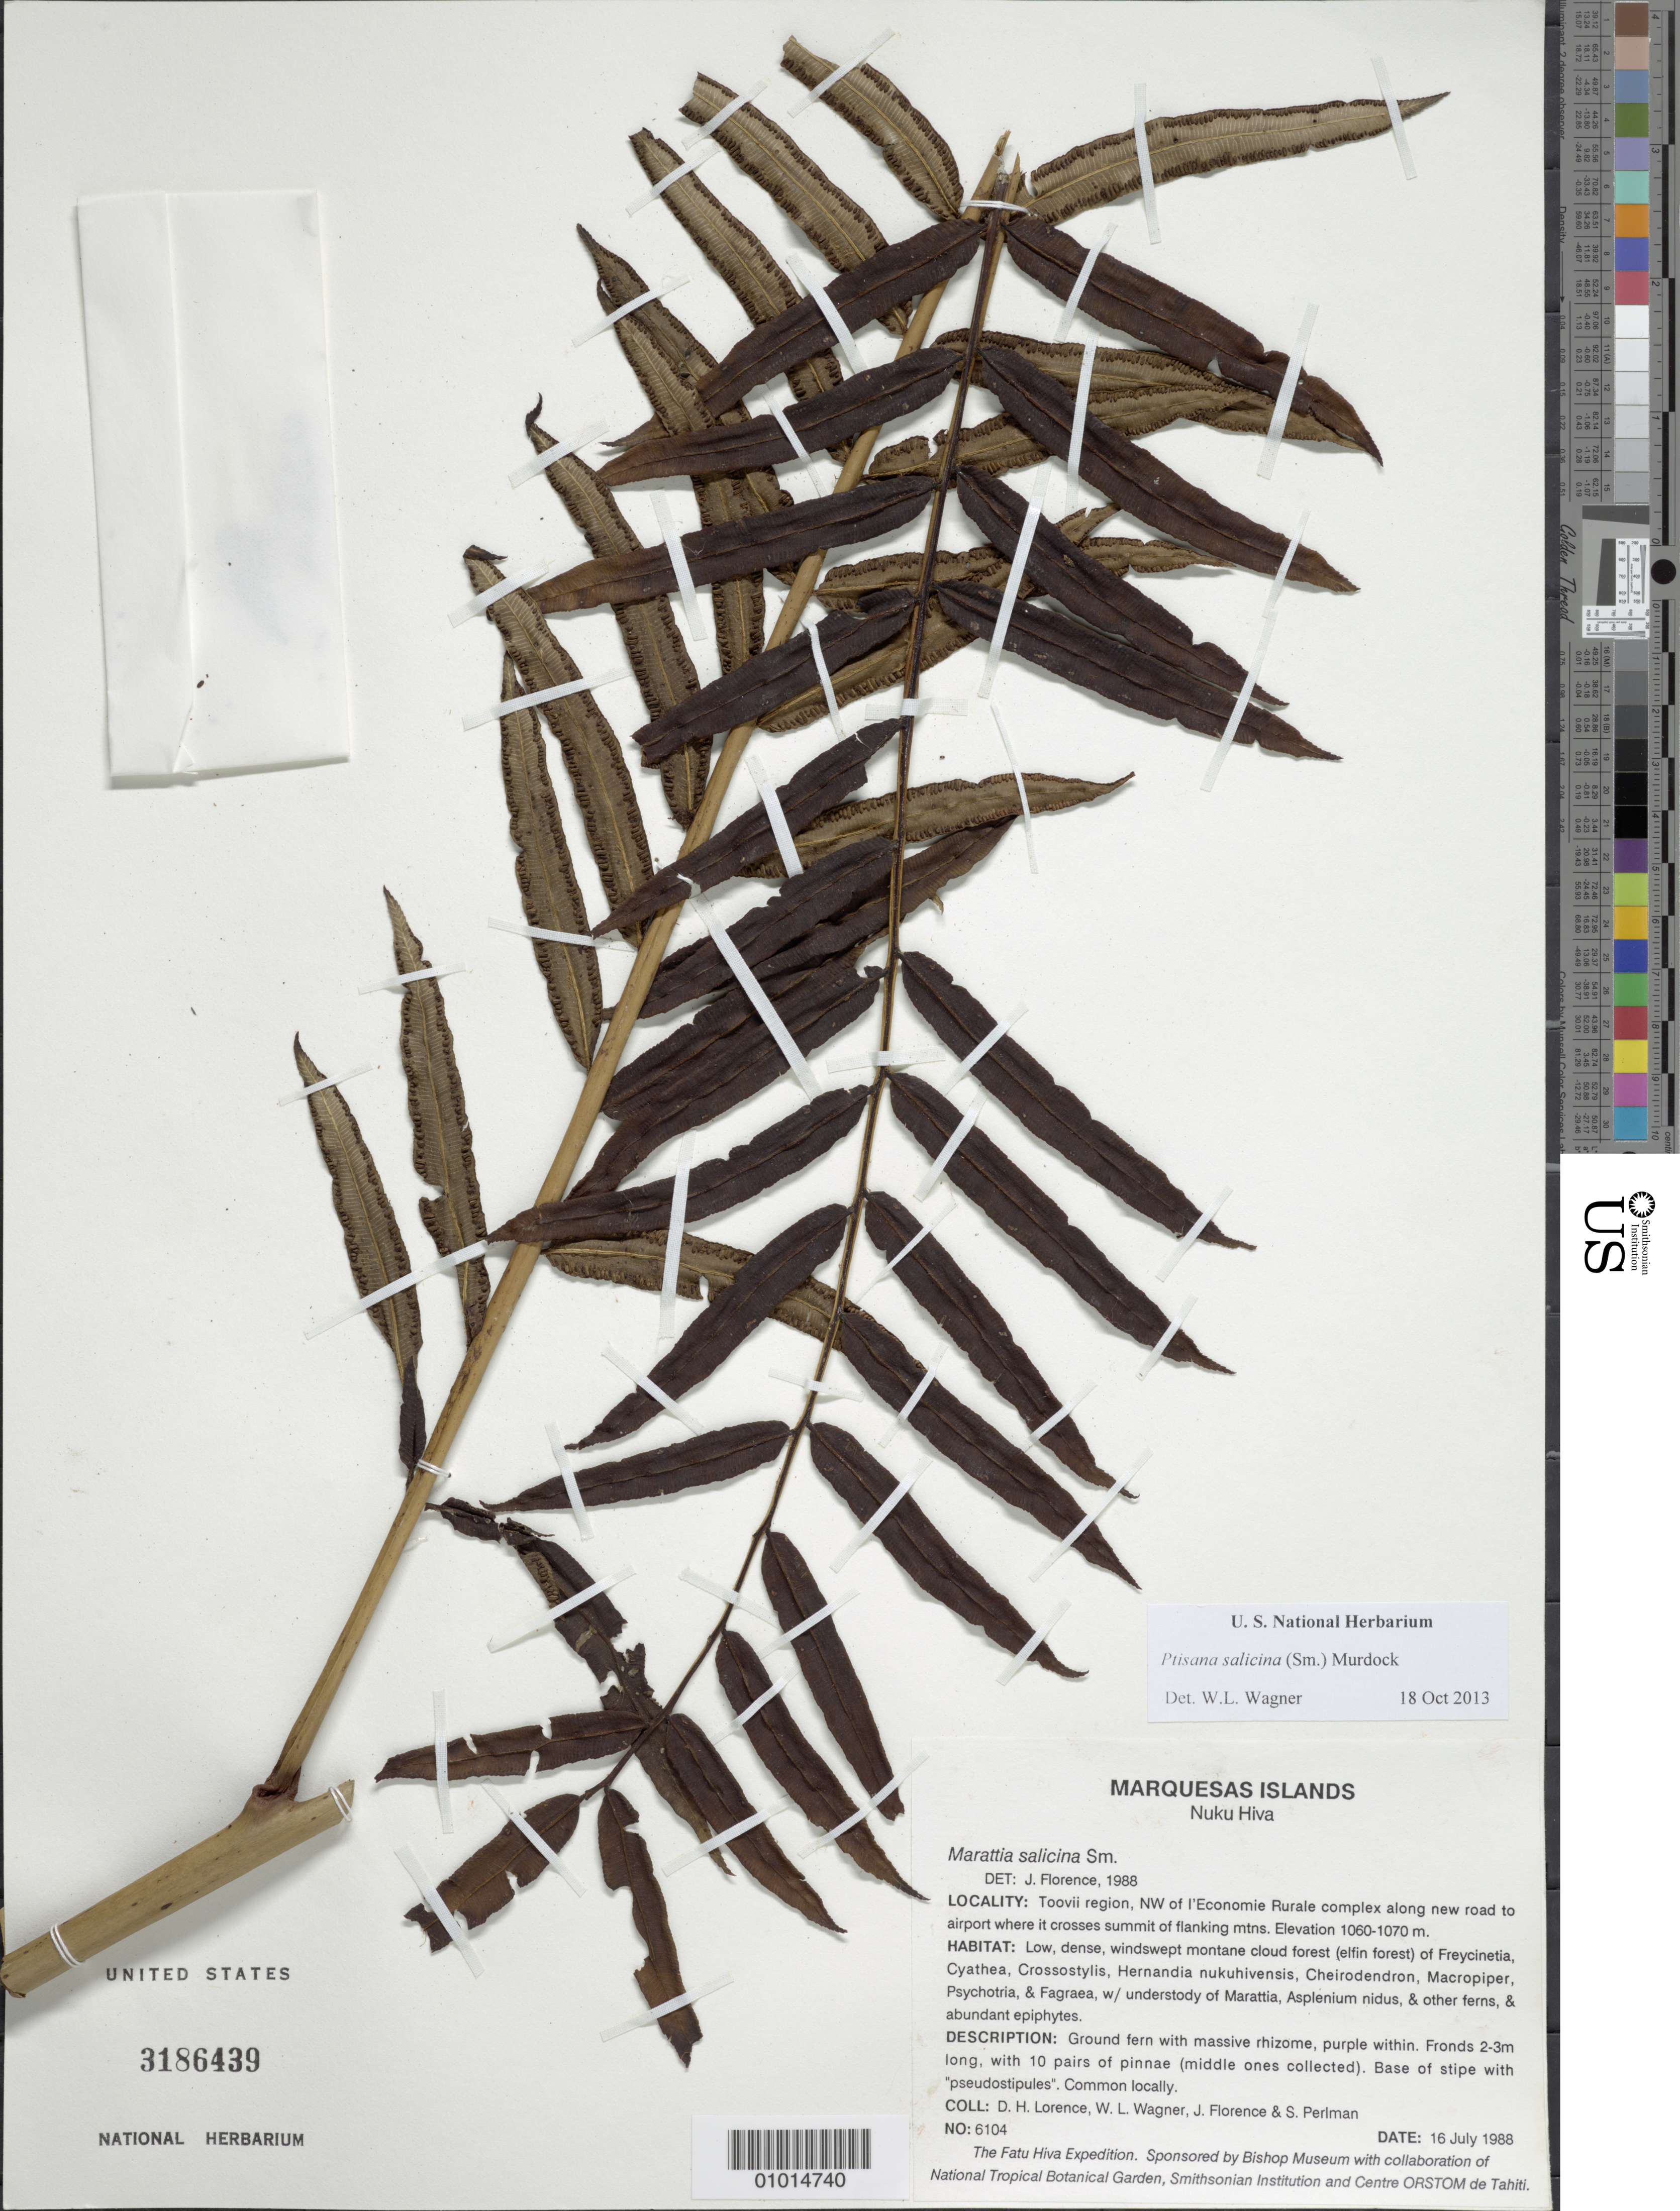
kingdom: Plantae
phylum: Tracheophyta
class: Polypodiopsida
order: Marattiales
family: Marattiaceae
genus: Ptisana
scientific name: Ptisana salicina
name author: (Sm.) Murdock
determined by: Lorence, David H., (PTBG), National Tropical Botanical Garden (UNITED STATES)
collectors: D. Lorence, W. L. Wagner, J. Florence & S. P. Perlman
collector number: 6104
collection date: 1988-07-16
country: French Polynesia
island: Nuku Hiva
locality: Toovii region, NW of l'Economie Rurale complex along new road to airport where it crosses summit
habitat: Low, dense, windswept montane cloud forest (elfin forest)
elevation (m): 1060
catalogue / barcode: US 3186439